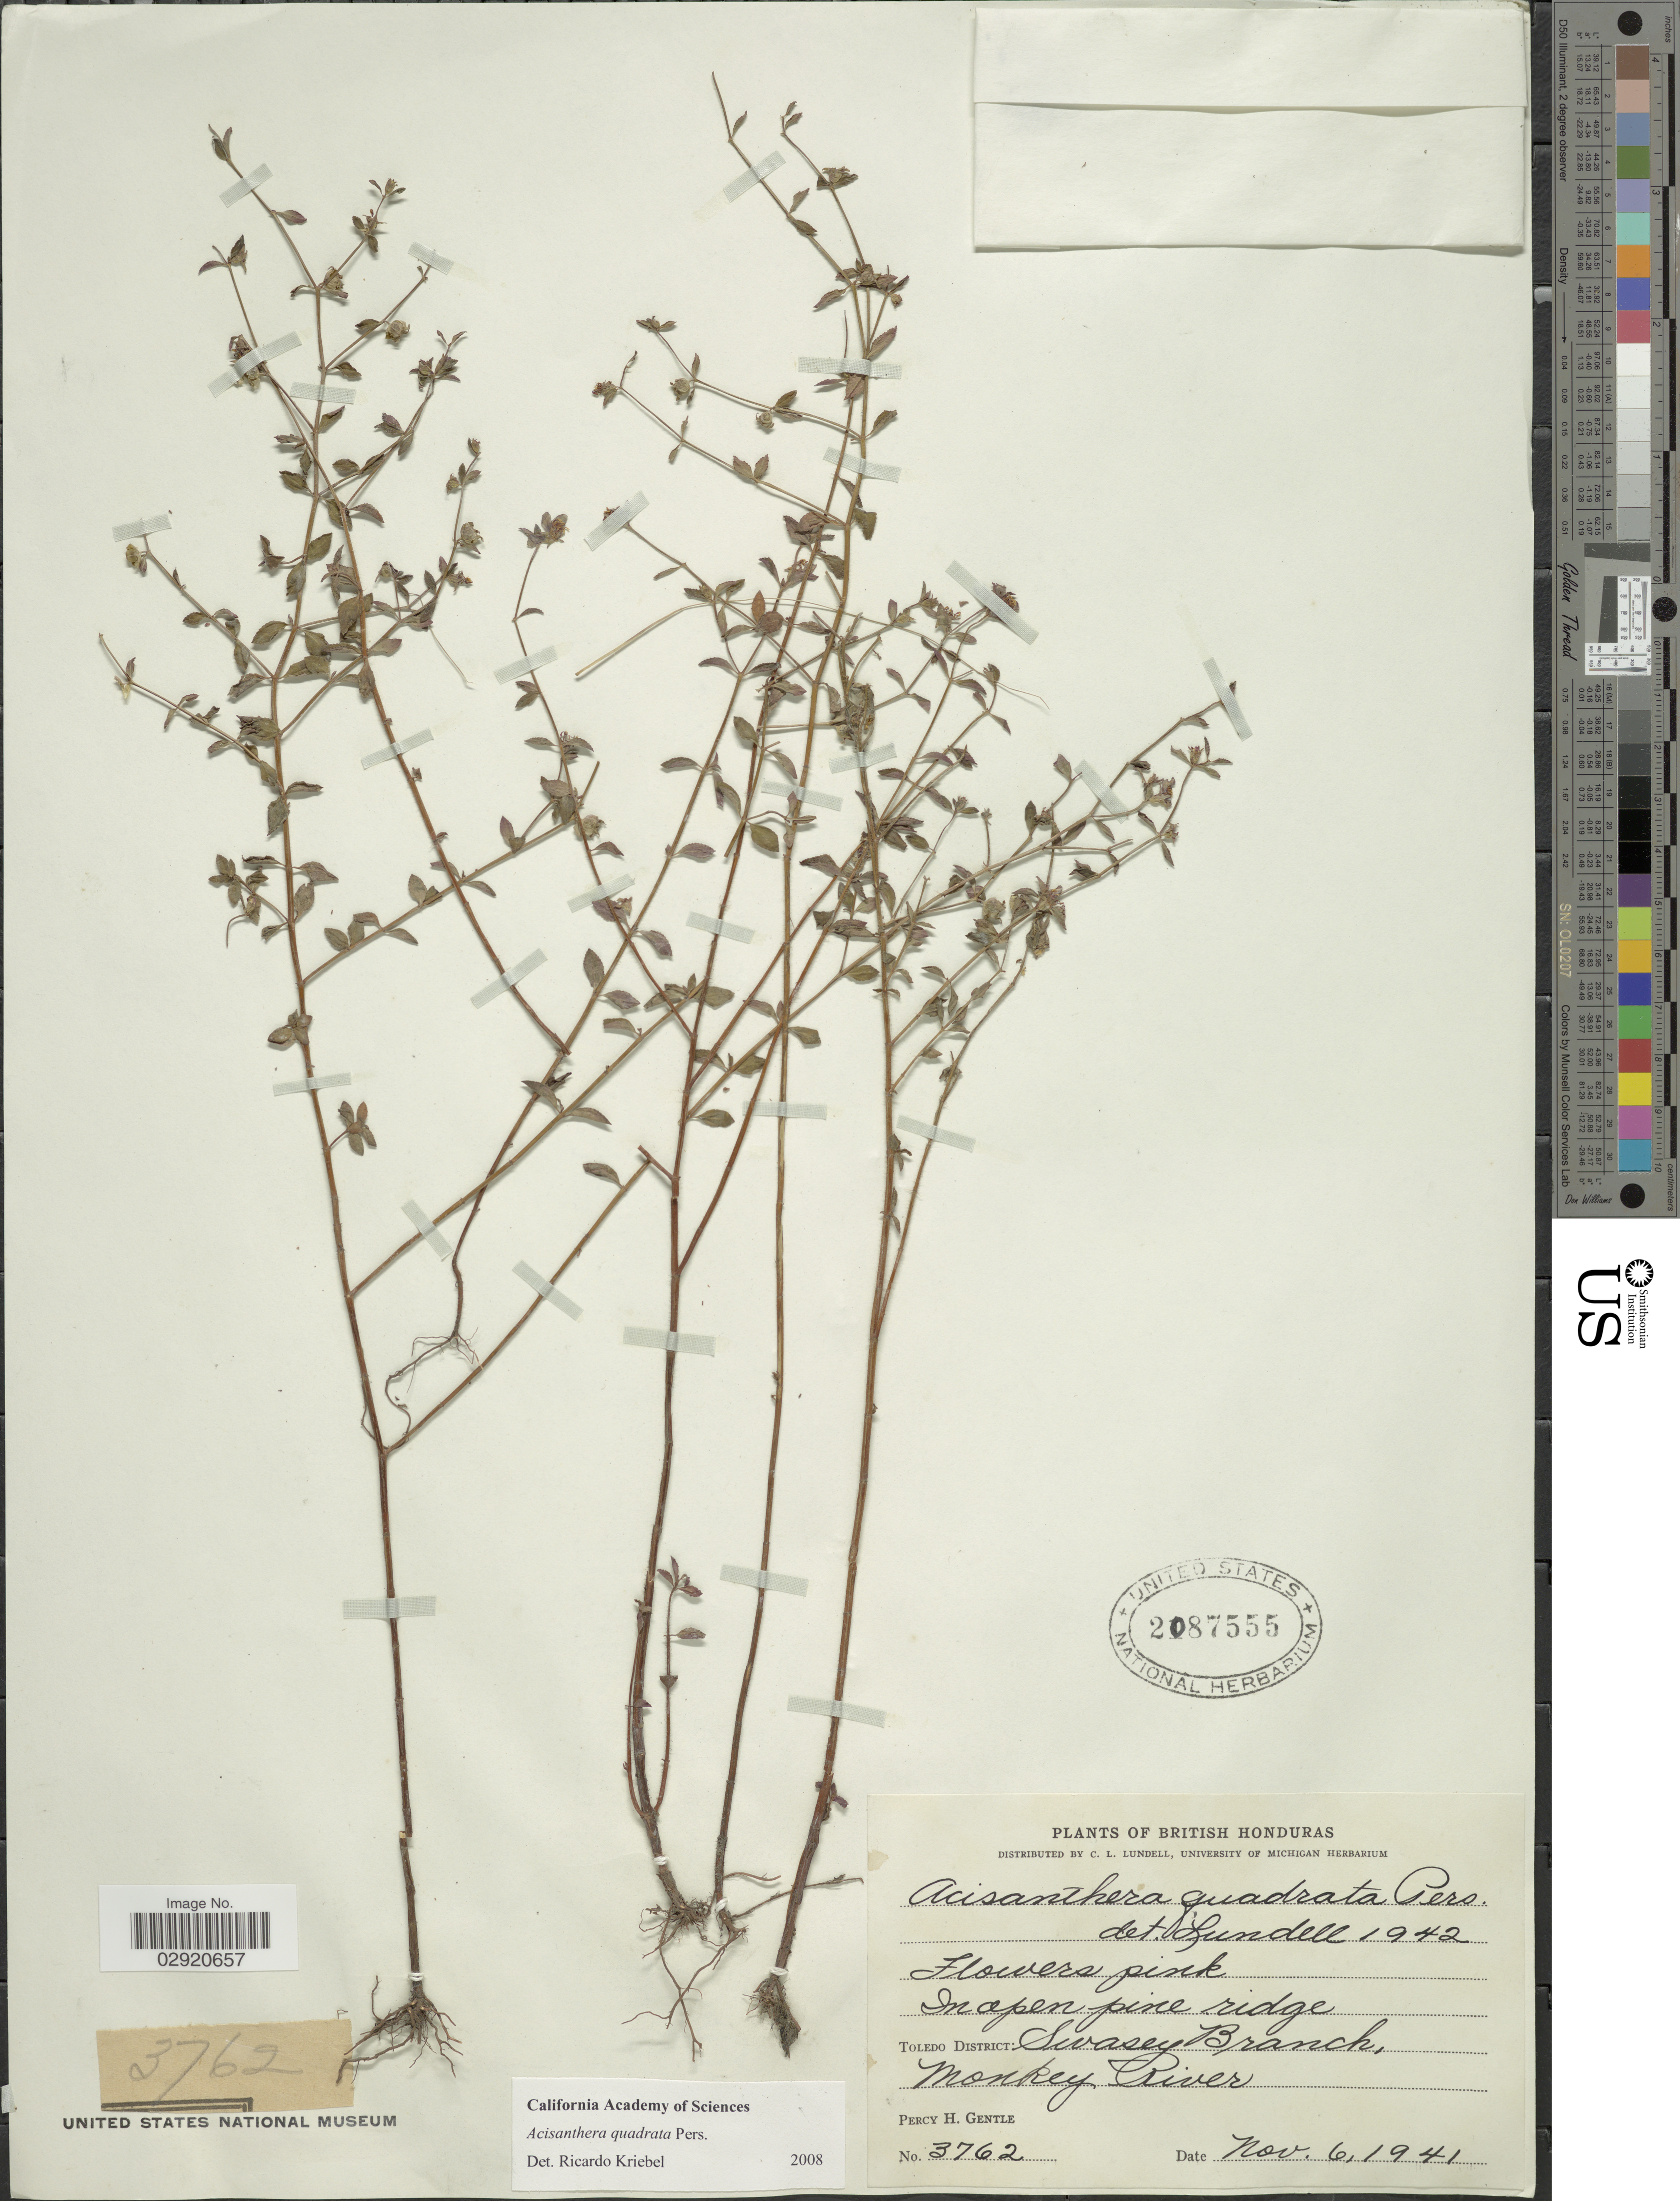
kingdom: Plantae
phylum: Tracheophyta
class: Magnoliopsida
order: Myrtales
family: Melastomataceae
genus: Acisanthera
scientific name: Acisanthera erecta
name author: Gleason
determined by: Nunes da Silva, Diego, (RB), Jardim Botanico do Rio de Janeiro - Herbario (BRAZIL)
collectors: P. H. Gentle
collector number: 3762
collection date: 1941-11-06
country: Belize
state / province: Toledo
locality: British Honduras. Toledo District: Swasey Branch, Monkey River.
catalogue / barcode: US 2087555